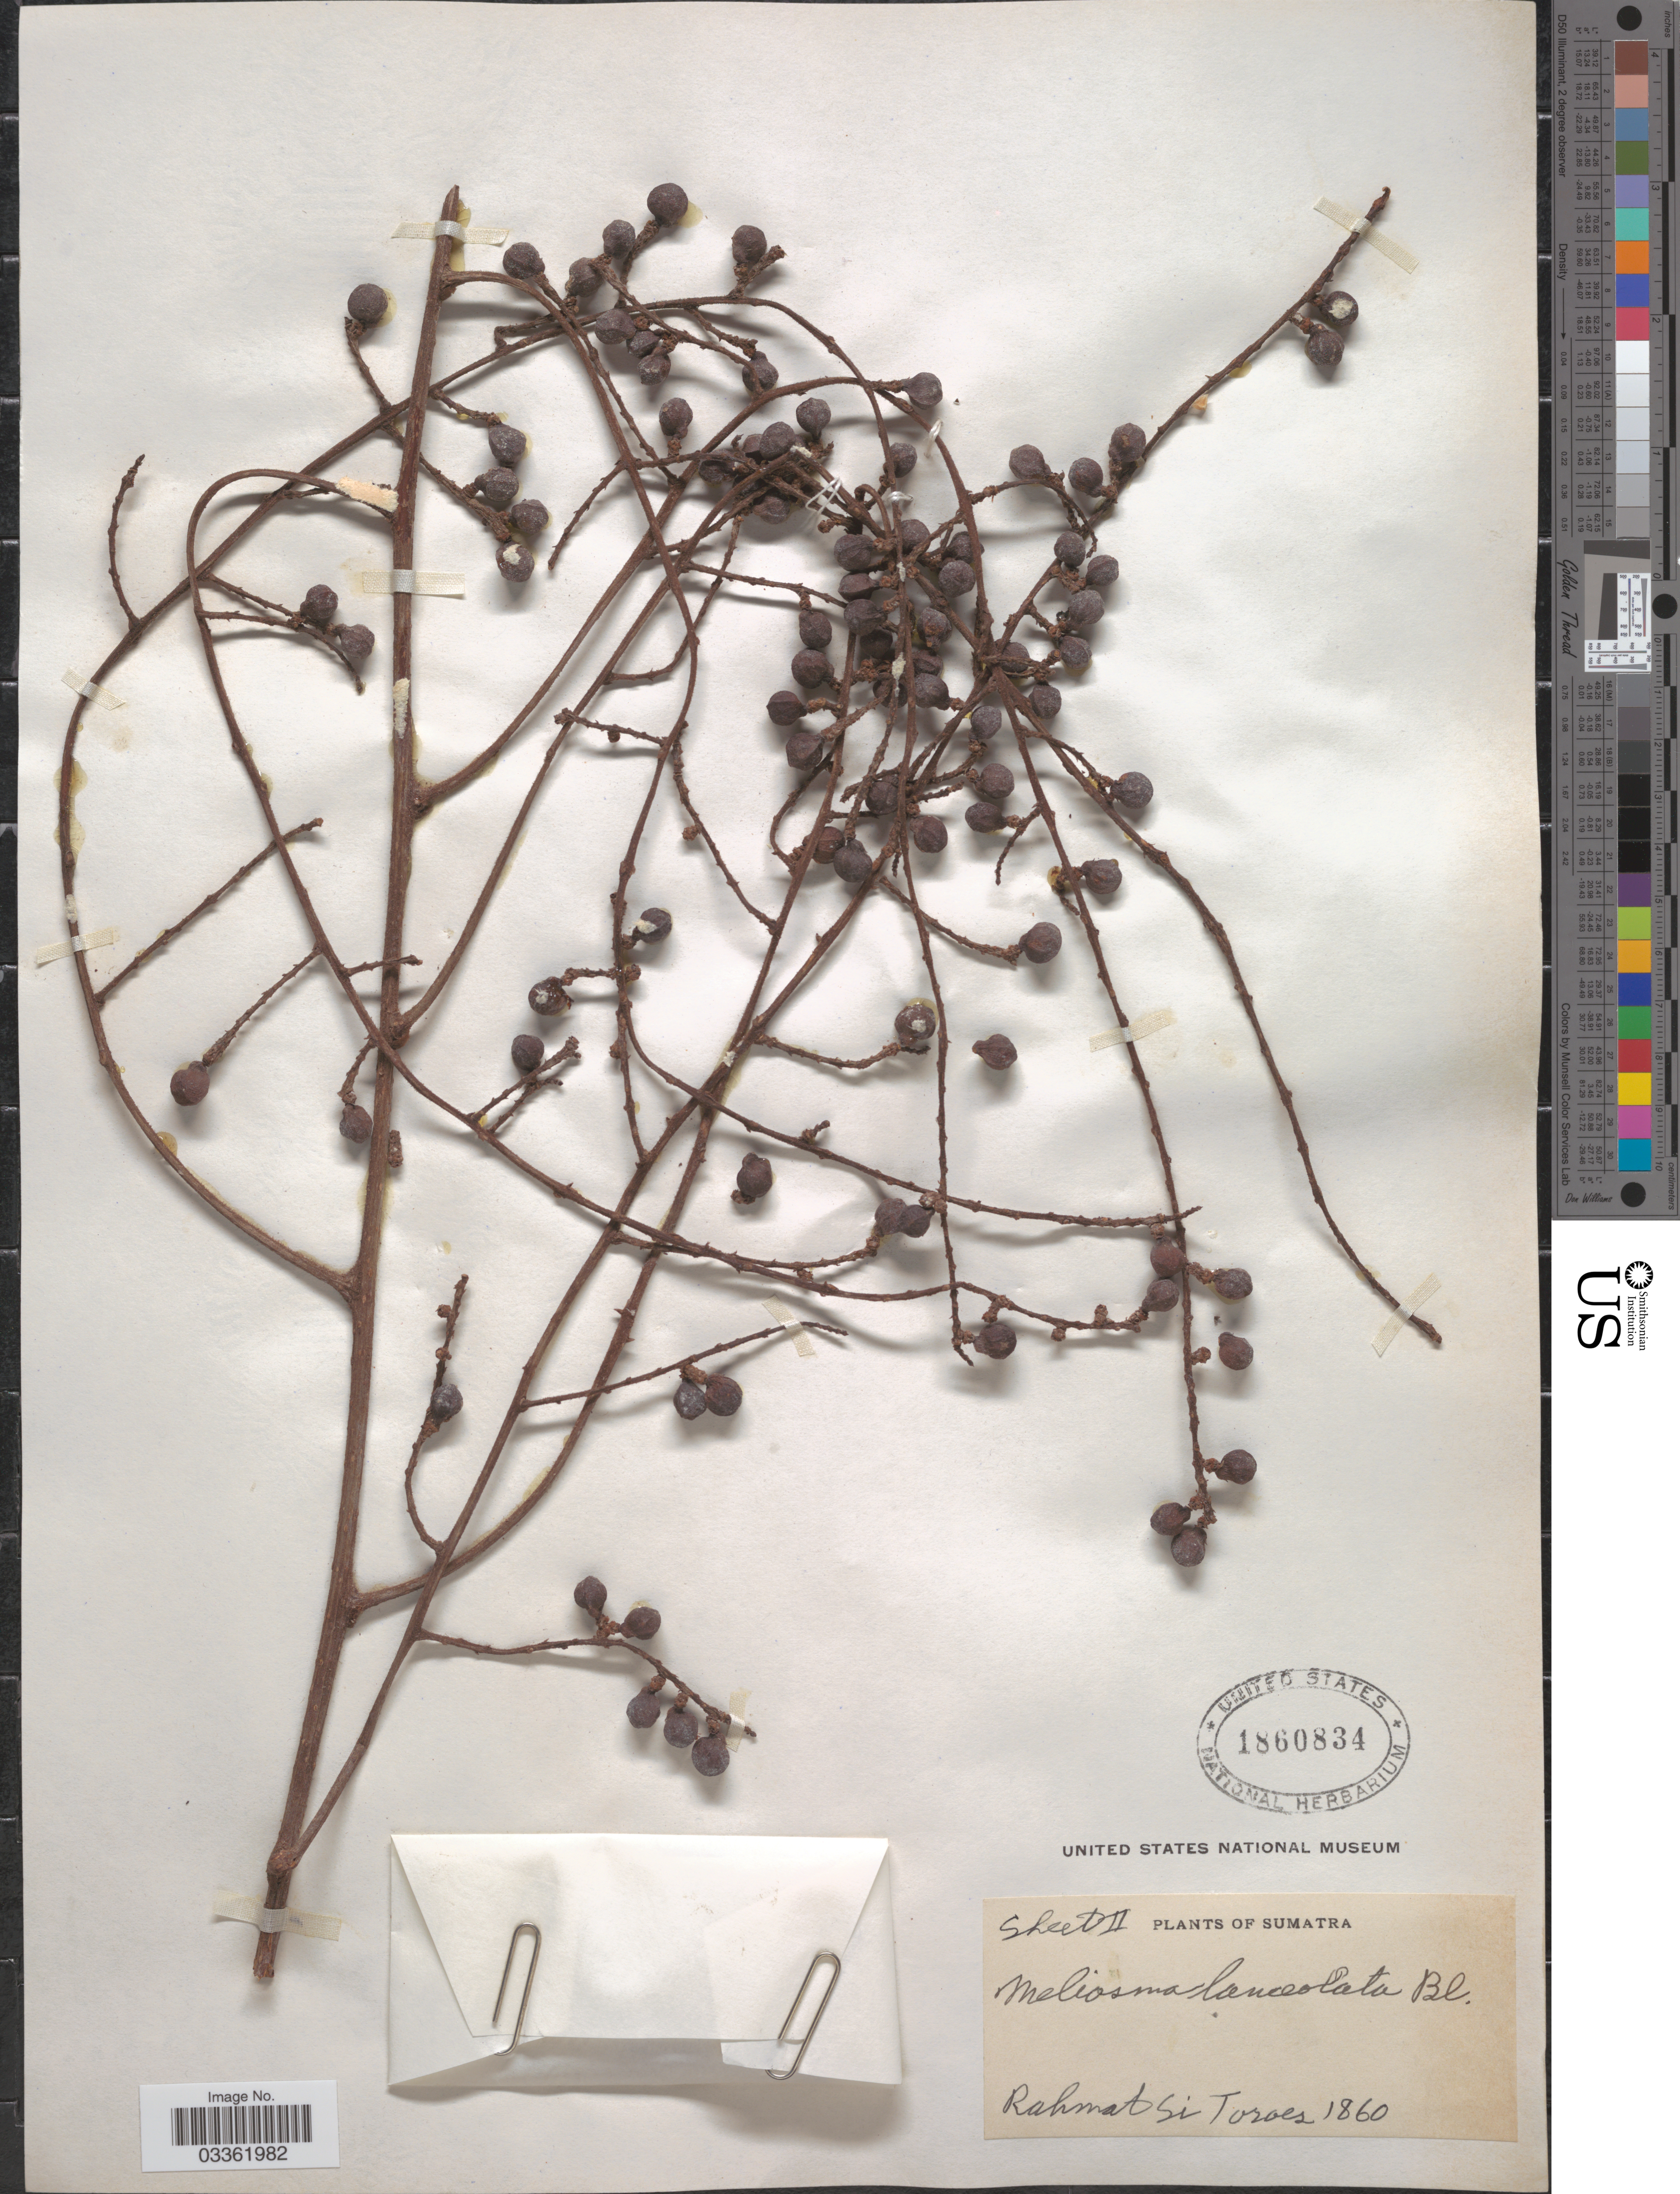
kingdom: Plantae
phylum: Tracheophyta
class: Magnoliopsida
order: Proteales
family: Sabiaceae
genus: Meliosma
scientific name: Meliosma lanceolata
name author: Blume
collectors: Rahmat Si Boeea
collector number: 1860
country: Indonesia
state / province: Sumatra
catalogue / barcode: US 1860834